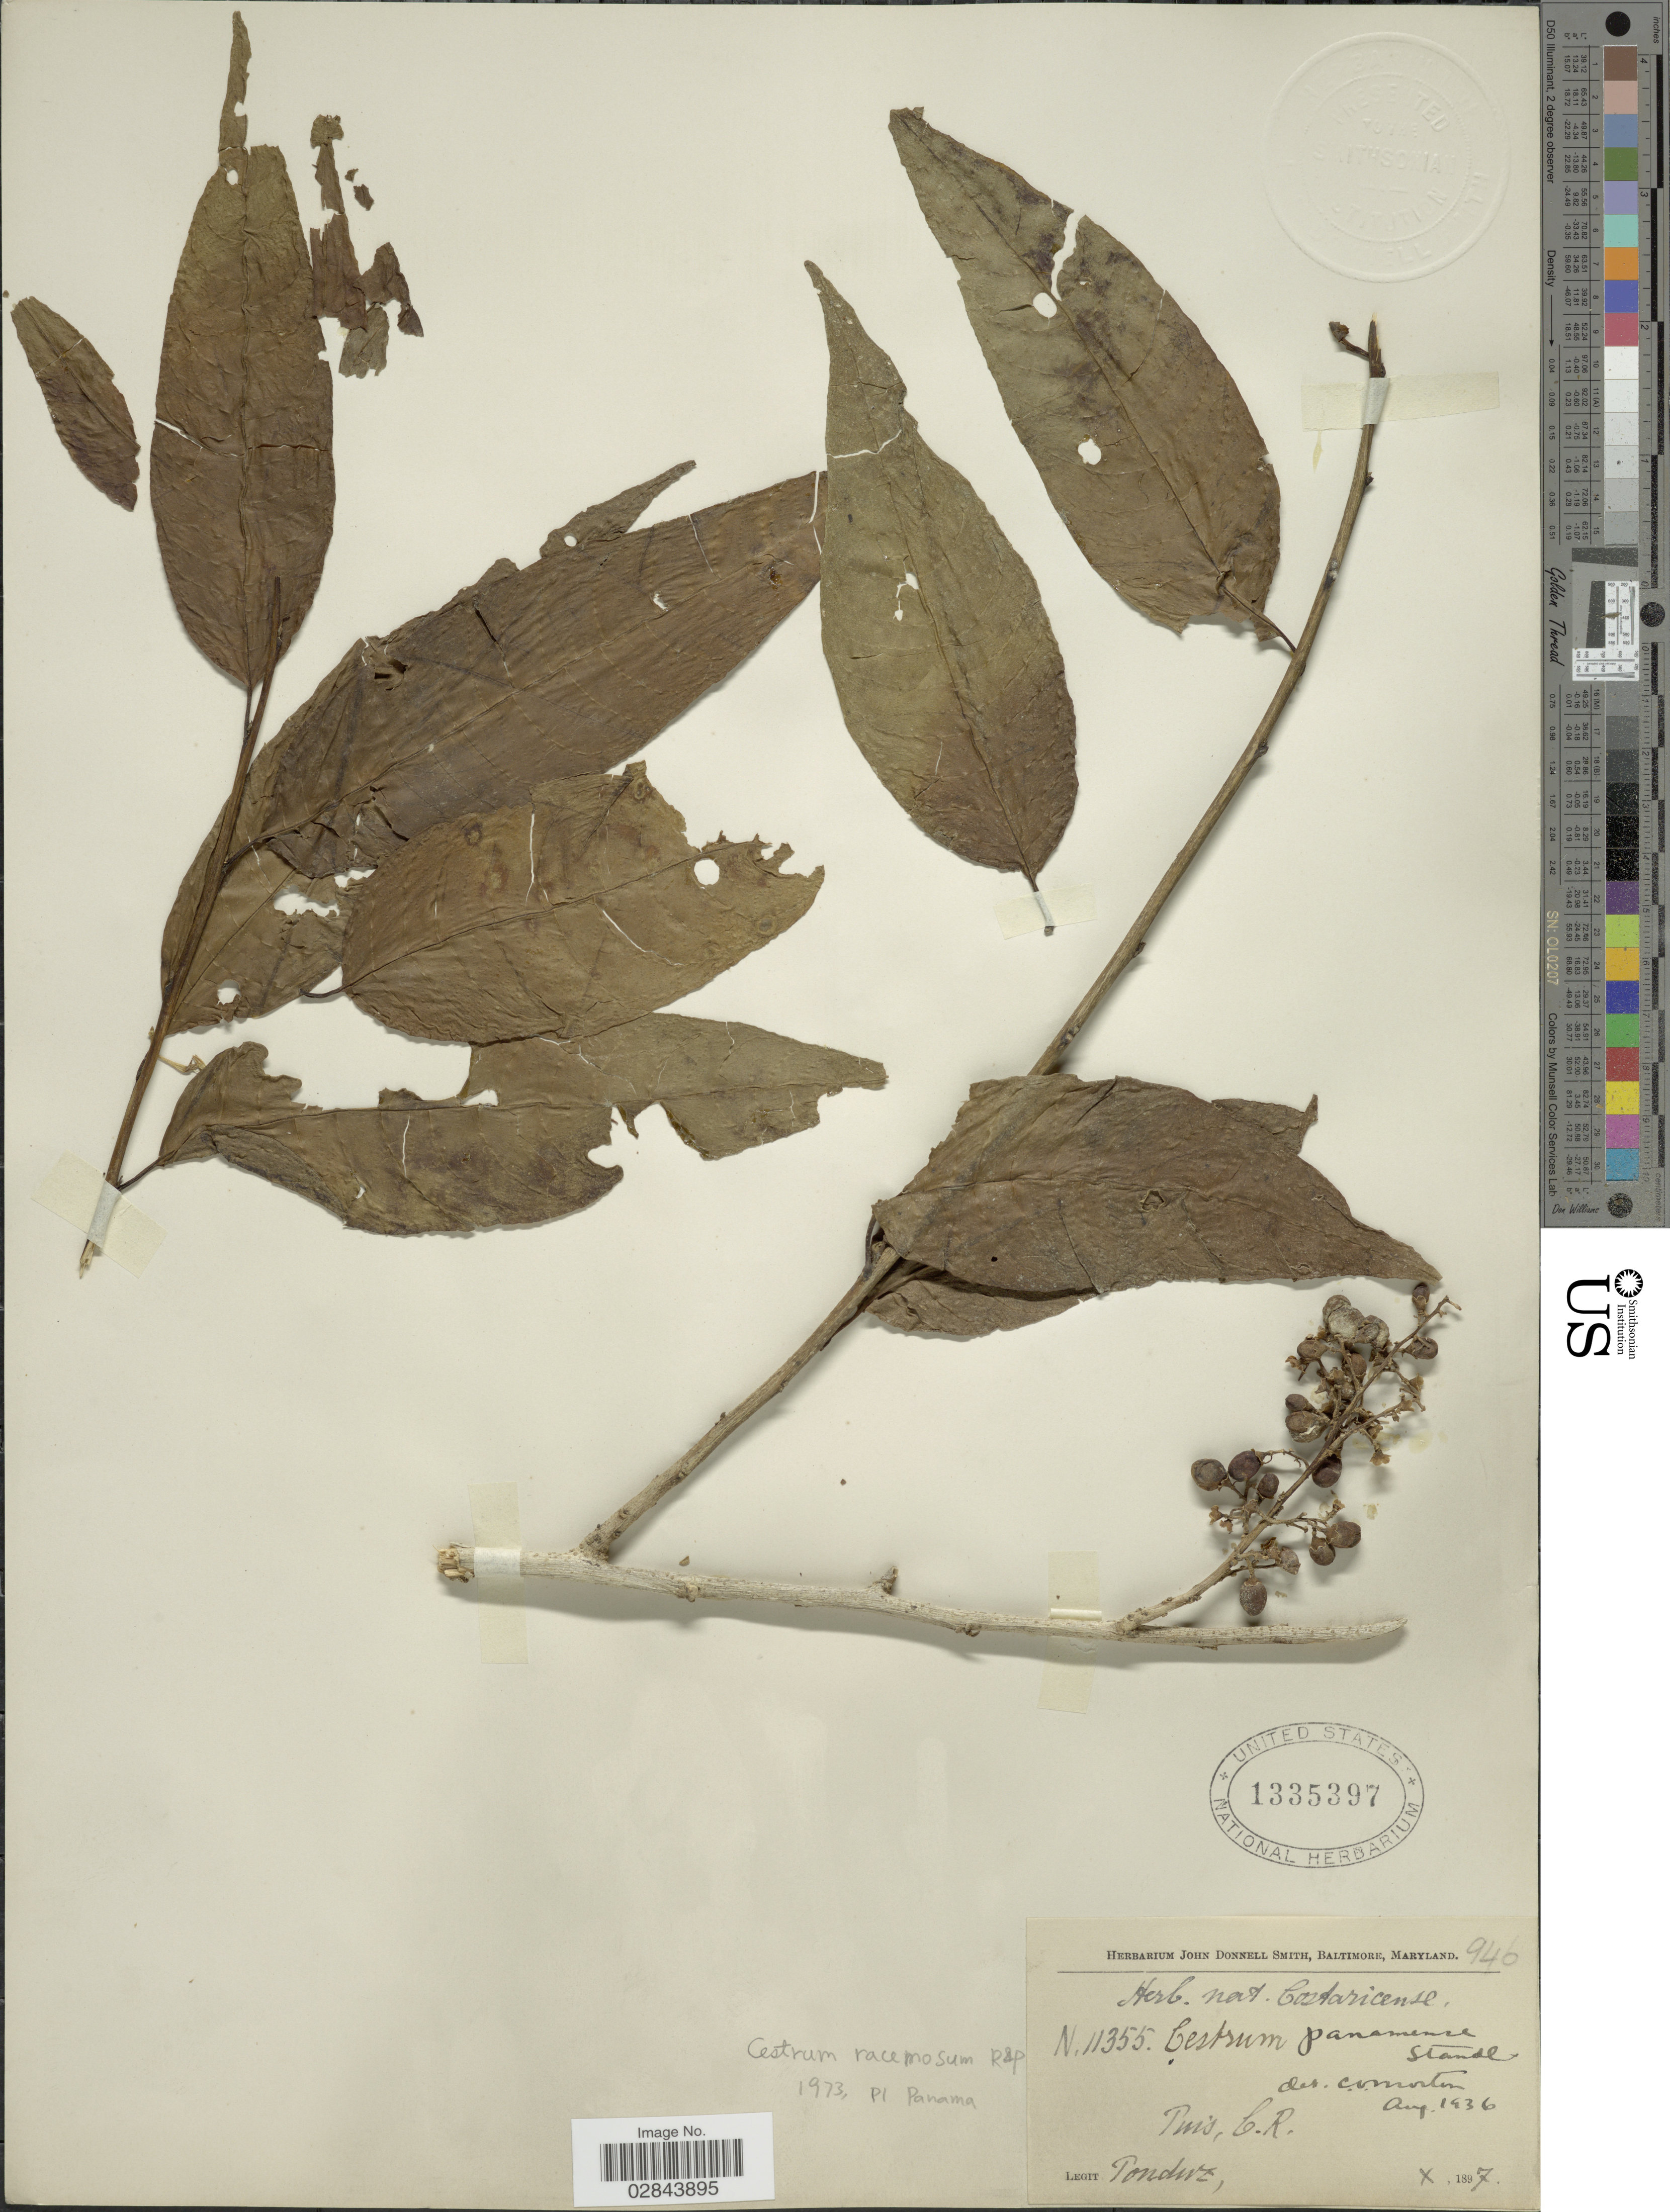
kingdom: Plantae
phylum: Tracheophyta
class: Magnoliopsida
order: Solanales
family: Solanaceae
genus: Cestrum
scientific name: Cestrum racemosum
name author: Ruiz & Pav.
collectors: Tonduz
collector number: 11355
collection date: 1897-10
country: Costa Rica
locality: Puis.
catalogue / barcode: US 1335397